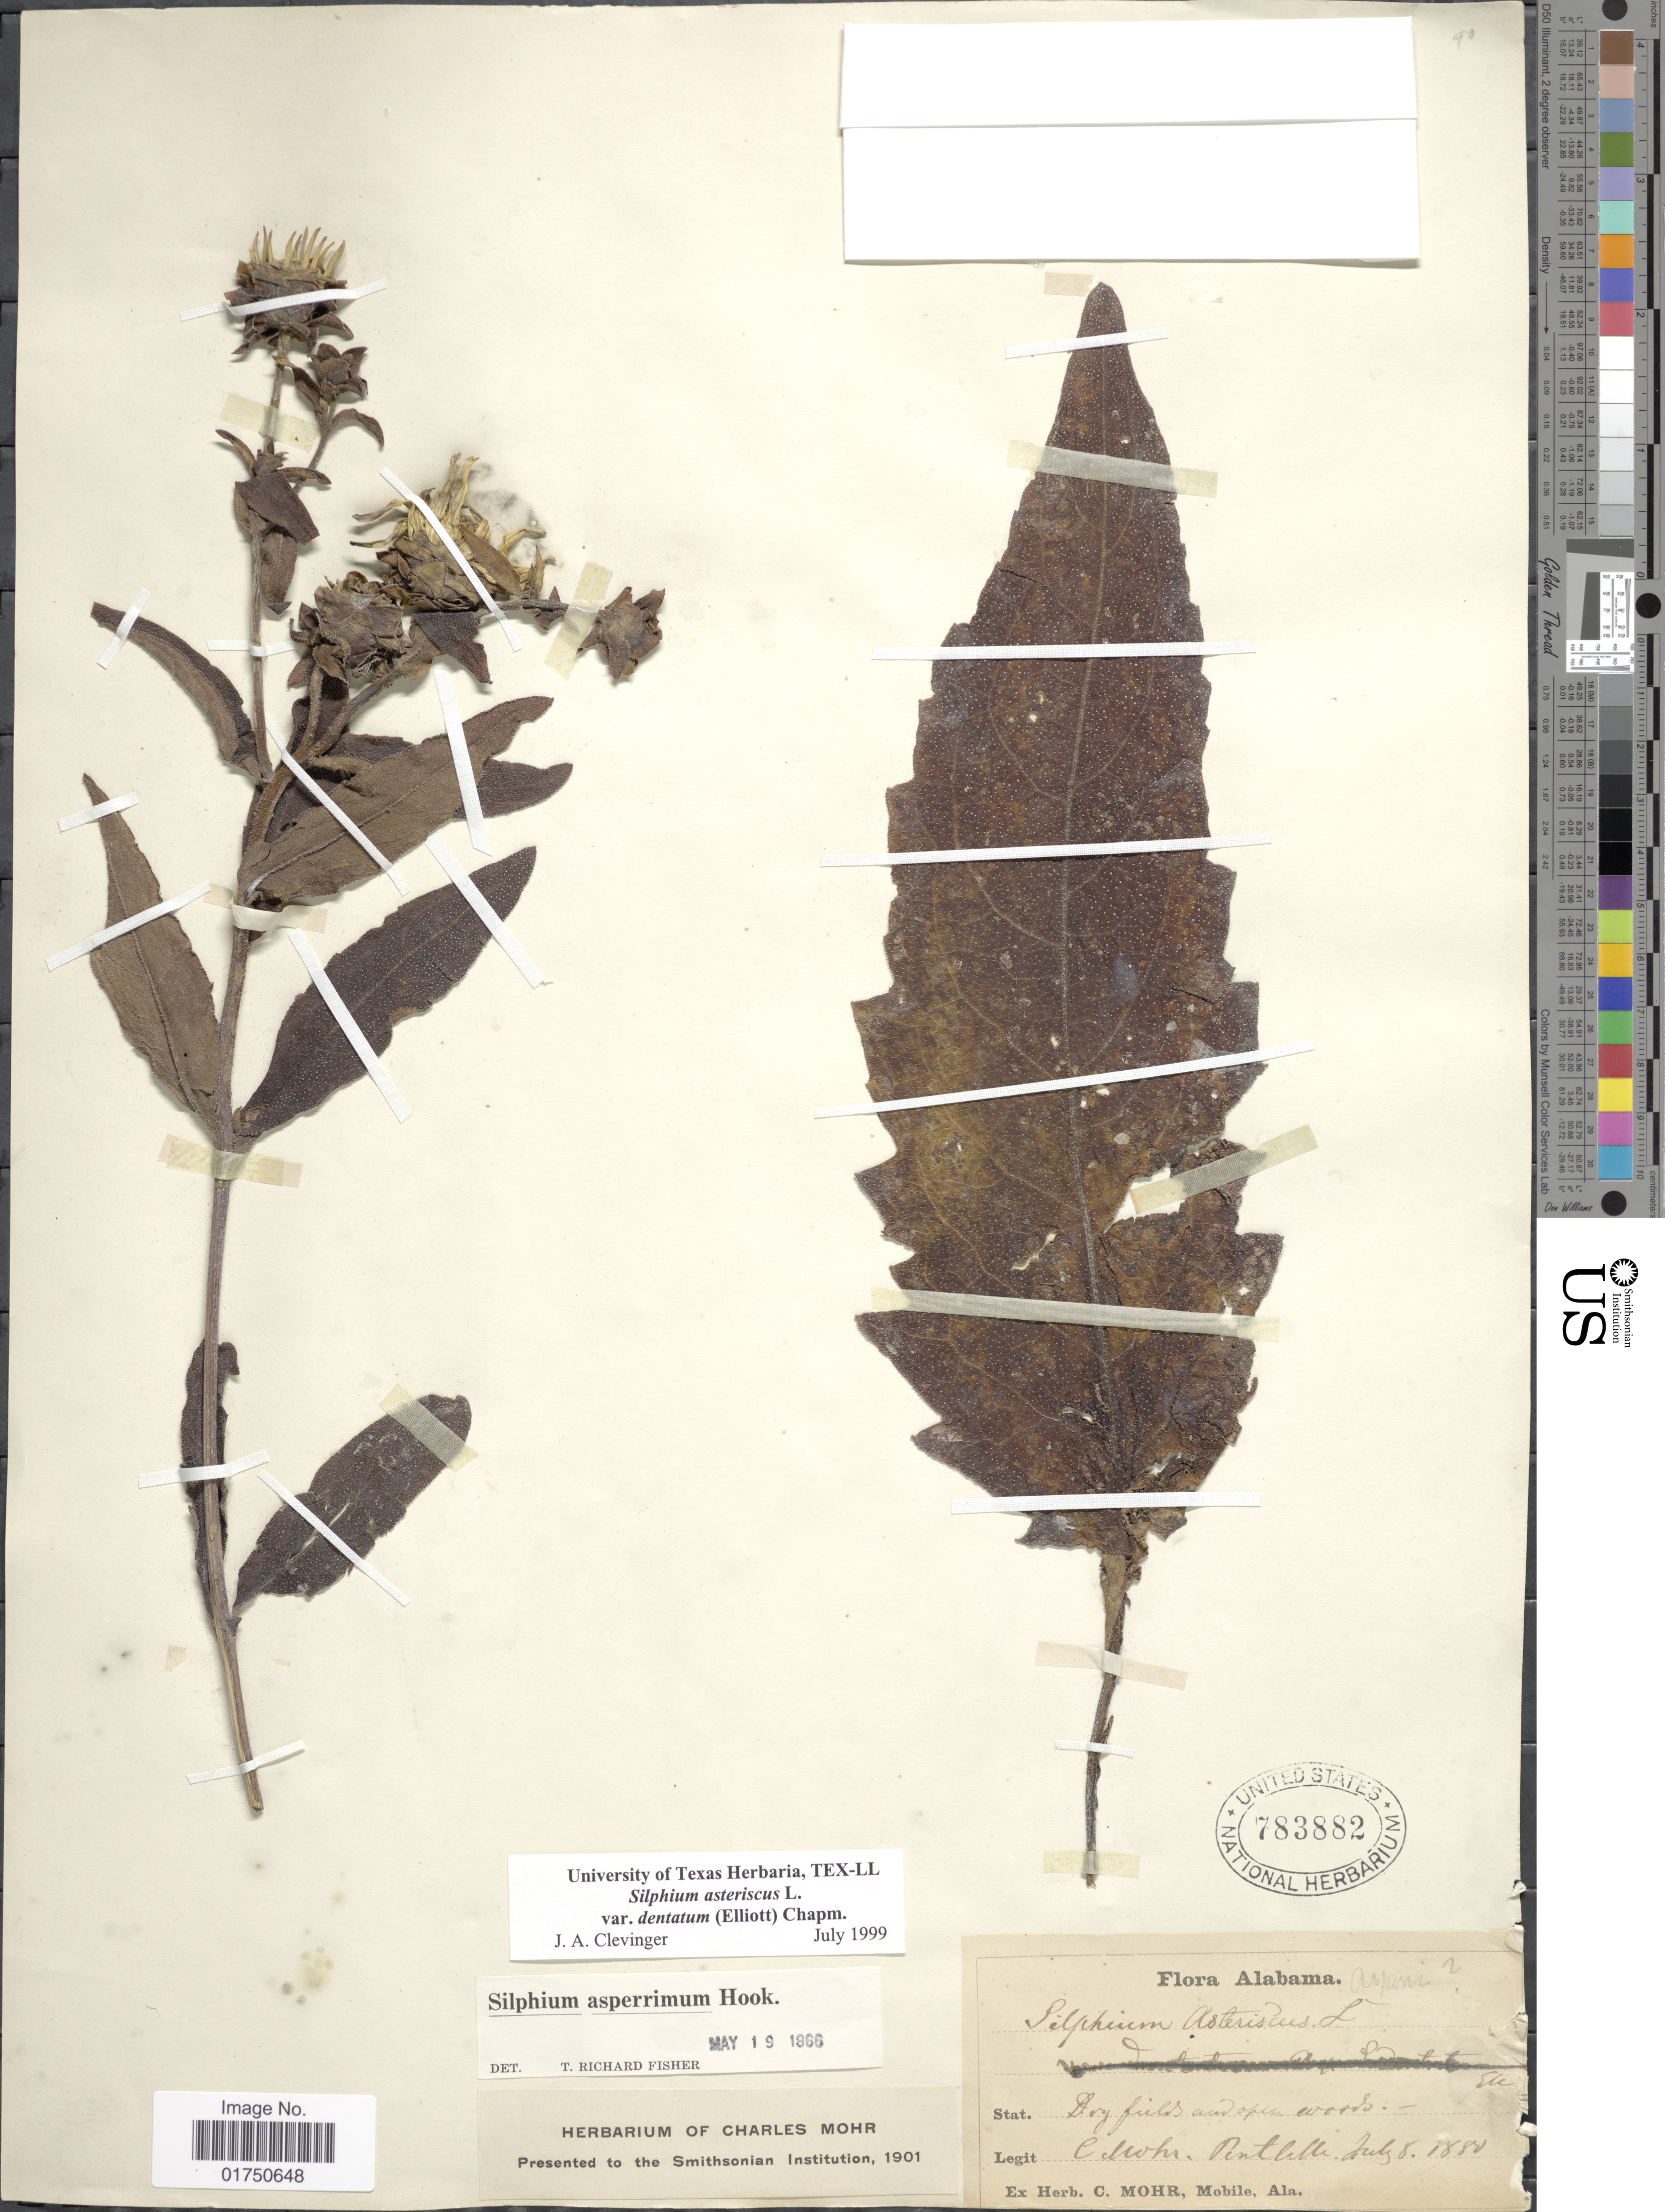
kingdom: Plantae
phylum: Tracheophyta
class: Magnoliopsida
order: Asterales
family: Asteraceae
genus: Silphium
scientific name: Silphium asteriscus var. dentatum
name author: (Elliott) Chapm.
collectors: C. T. Mohr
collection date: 1882-07-08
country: United States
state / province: Alabama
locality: Dry fields and open woods. Pintlala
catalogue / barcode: US 783882